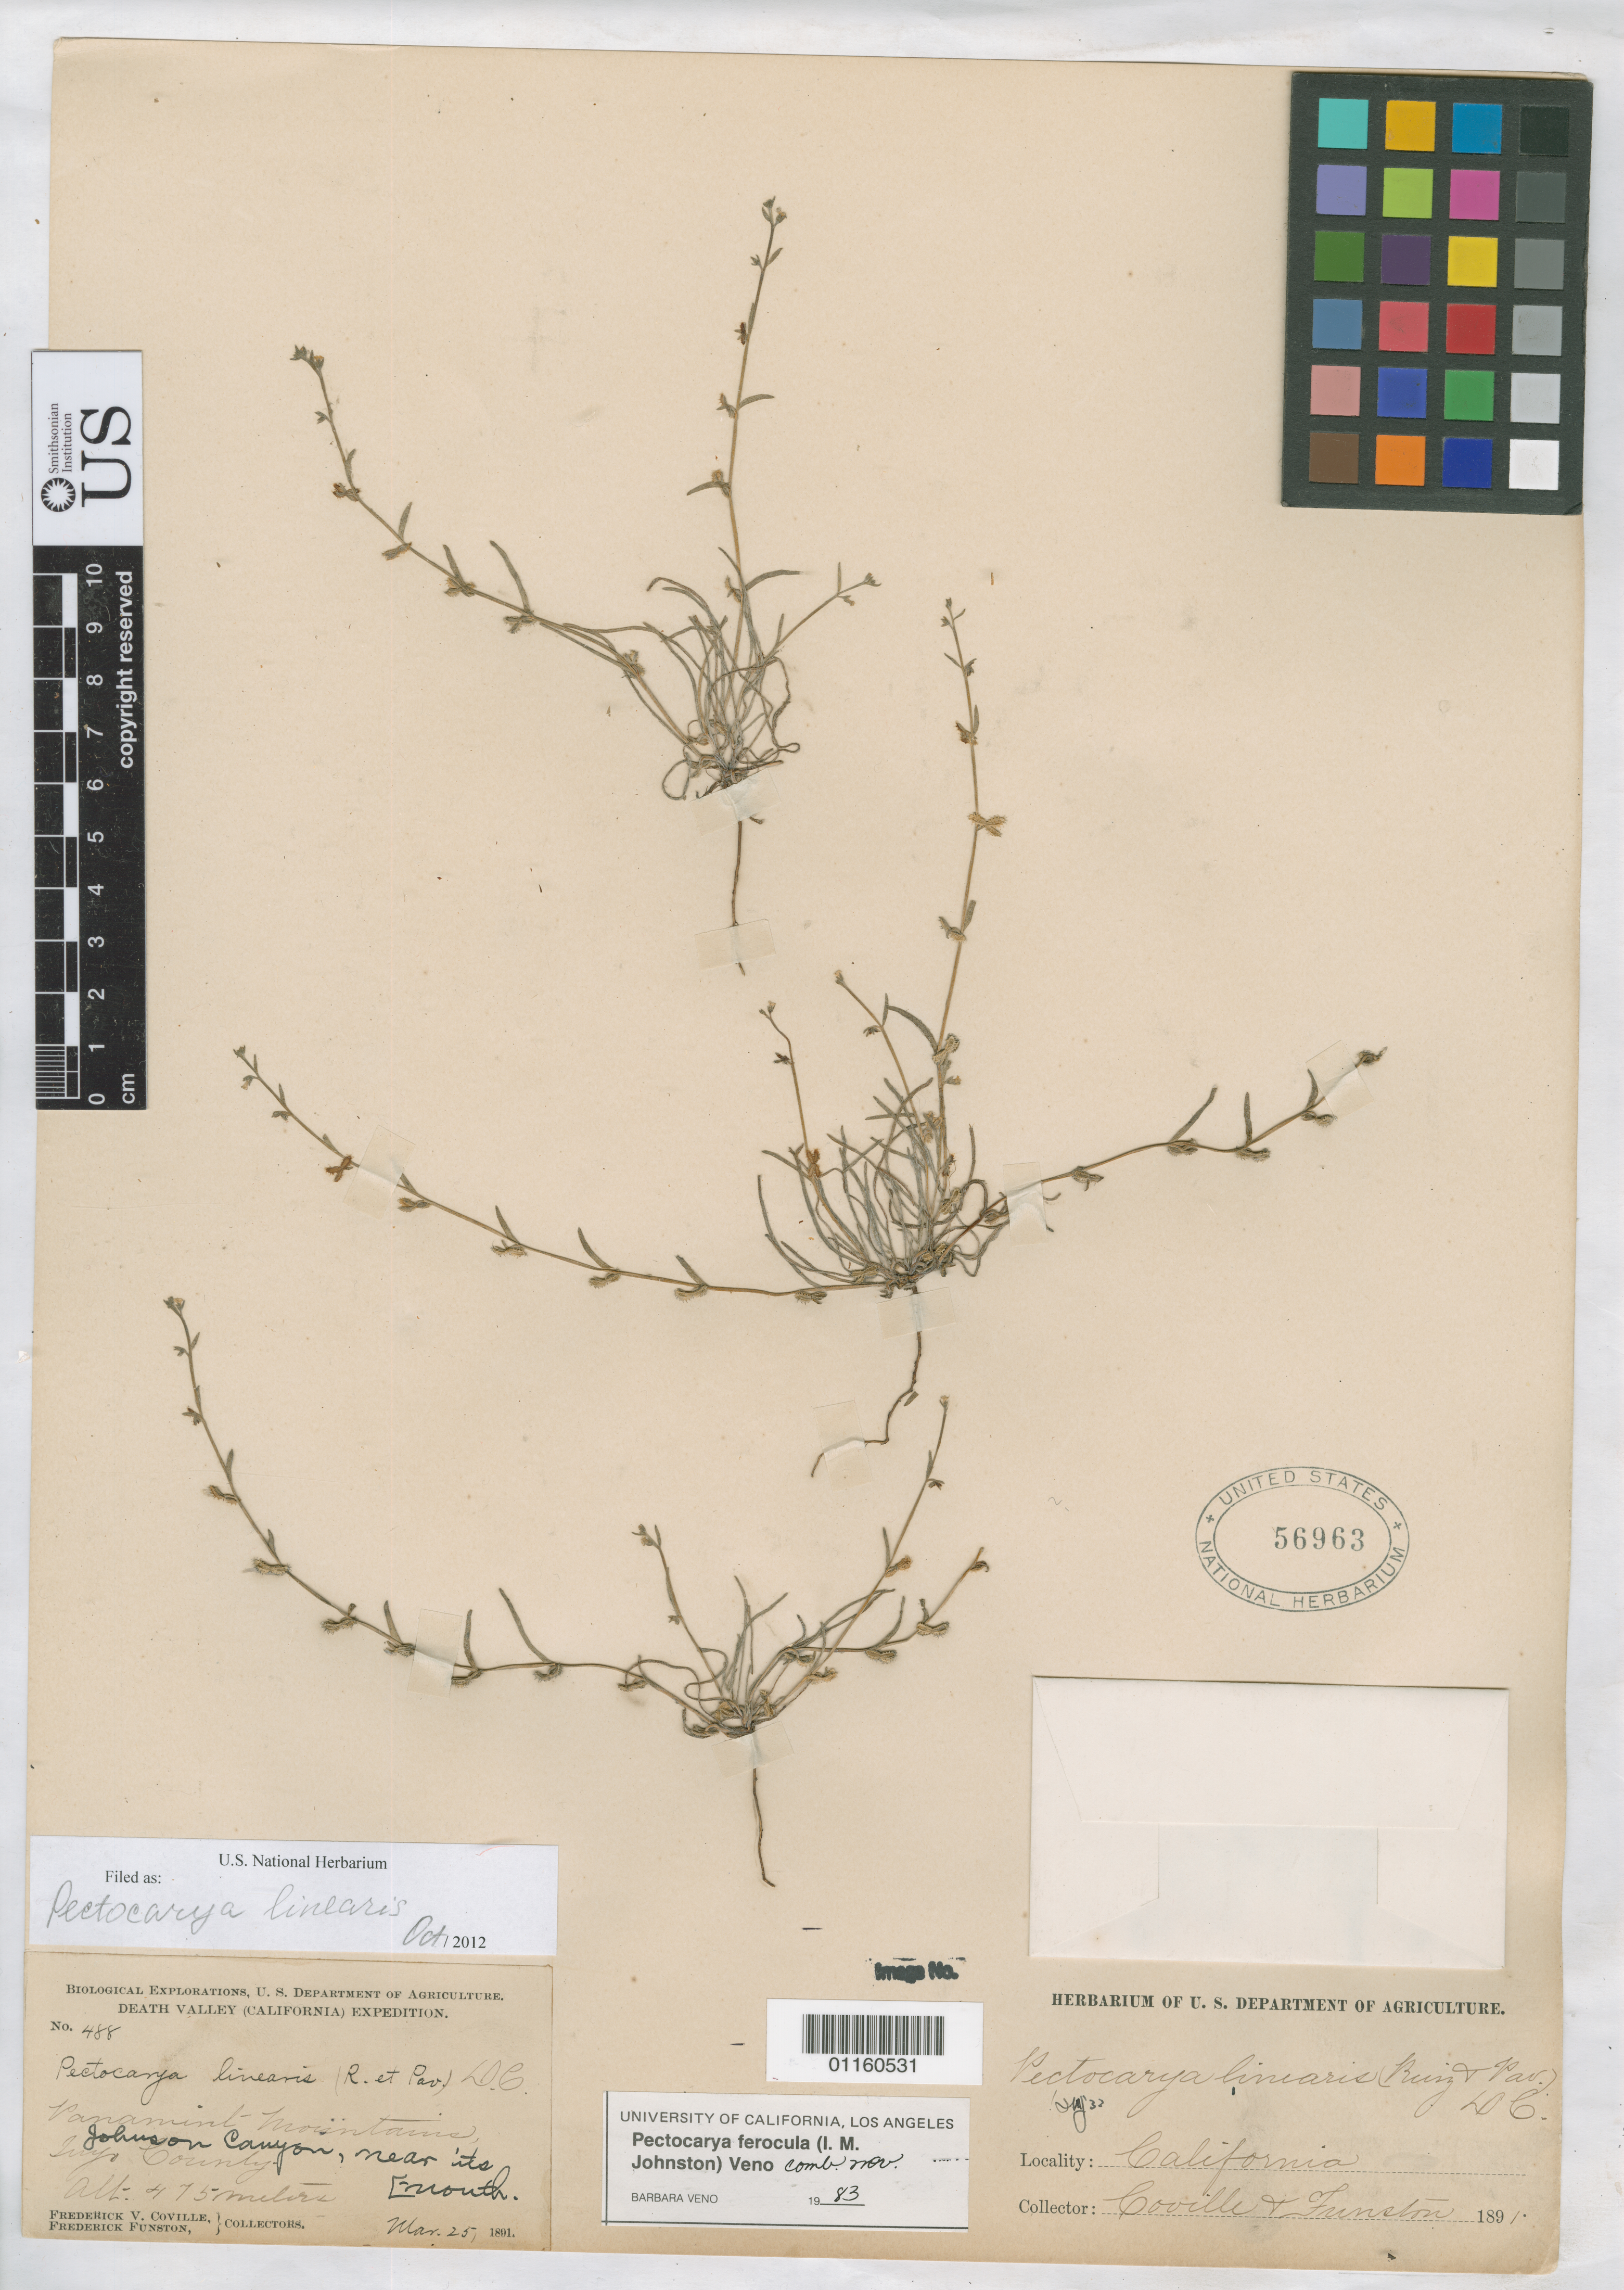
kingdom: Plantae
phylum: Tracheophyta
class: Magnoliopsida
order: Boraginales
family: Boraginaceae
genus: Pectocarya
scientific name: Pectocarya linearis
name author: (Ruiz & Pav.) DC.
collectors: F. V. Coville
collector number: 488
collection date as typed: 25 Mar 1891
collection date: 1891-03-25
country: United States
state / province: California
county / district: Inyo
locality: Panamint Mts, Johnson Canyon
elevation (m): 475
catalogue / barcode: US 56963